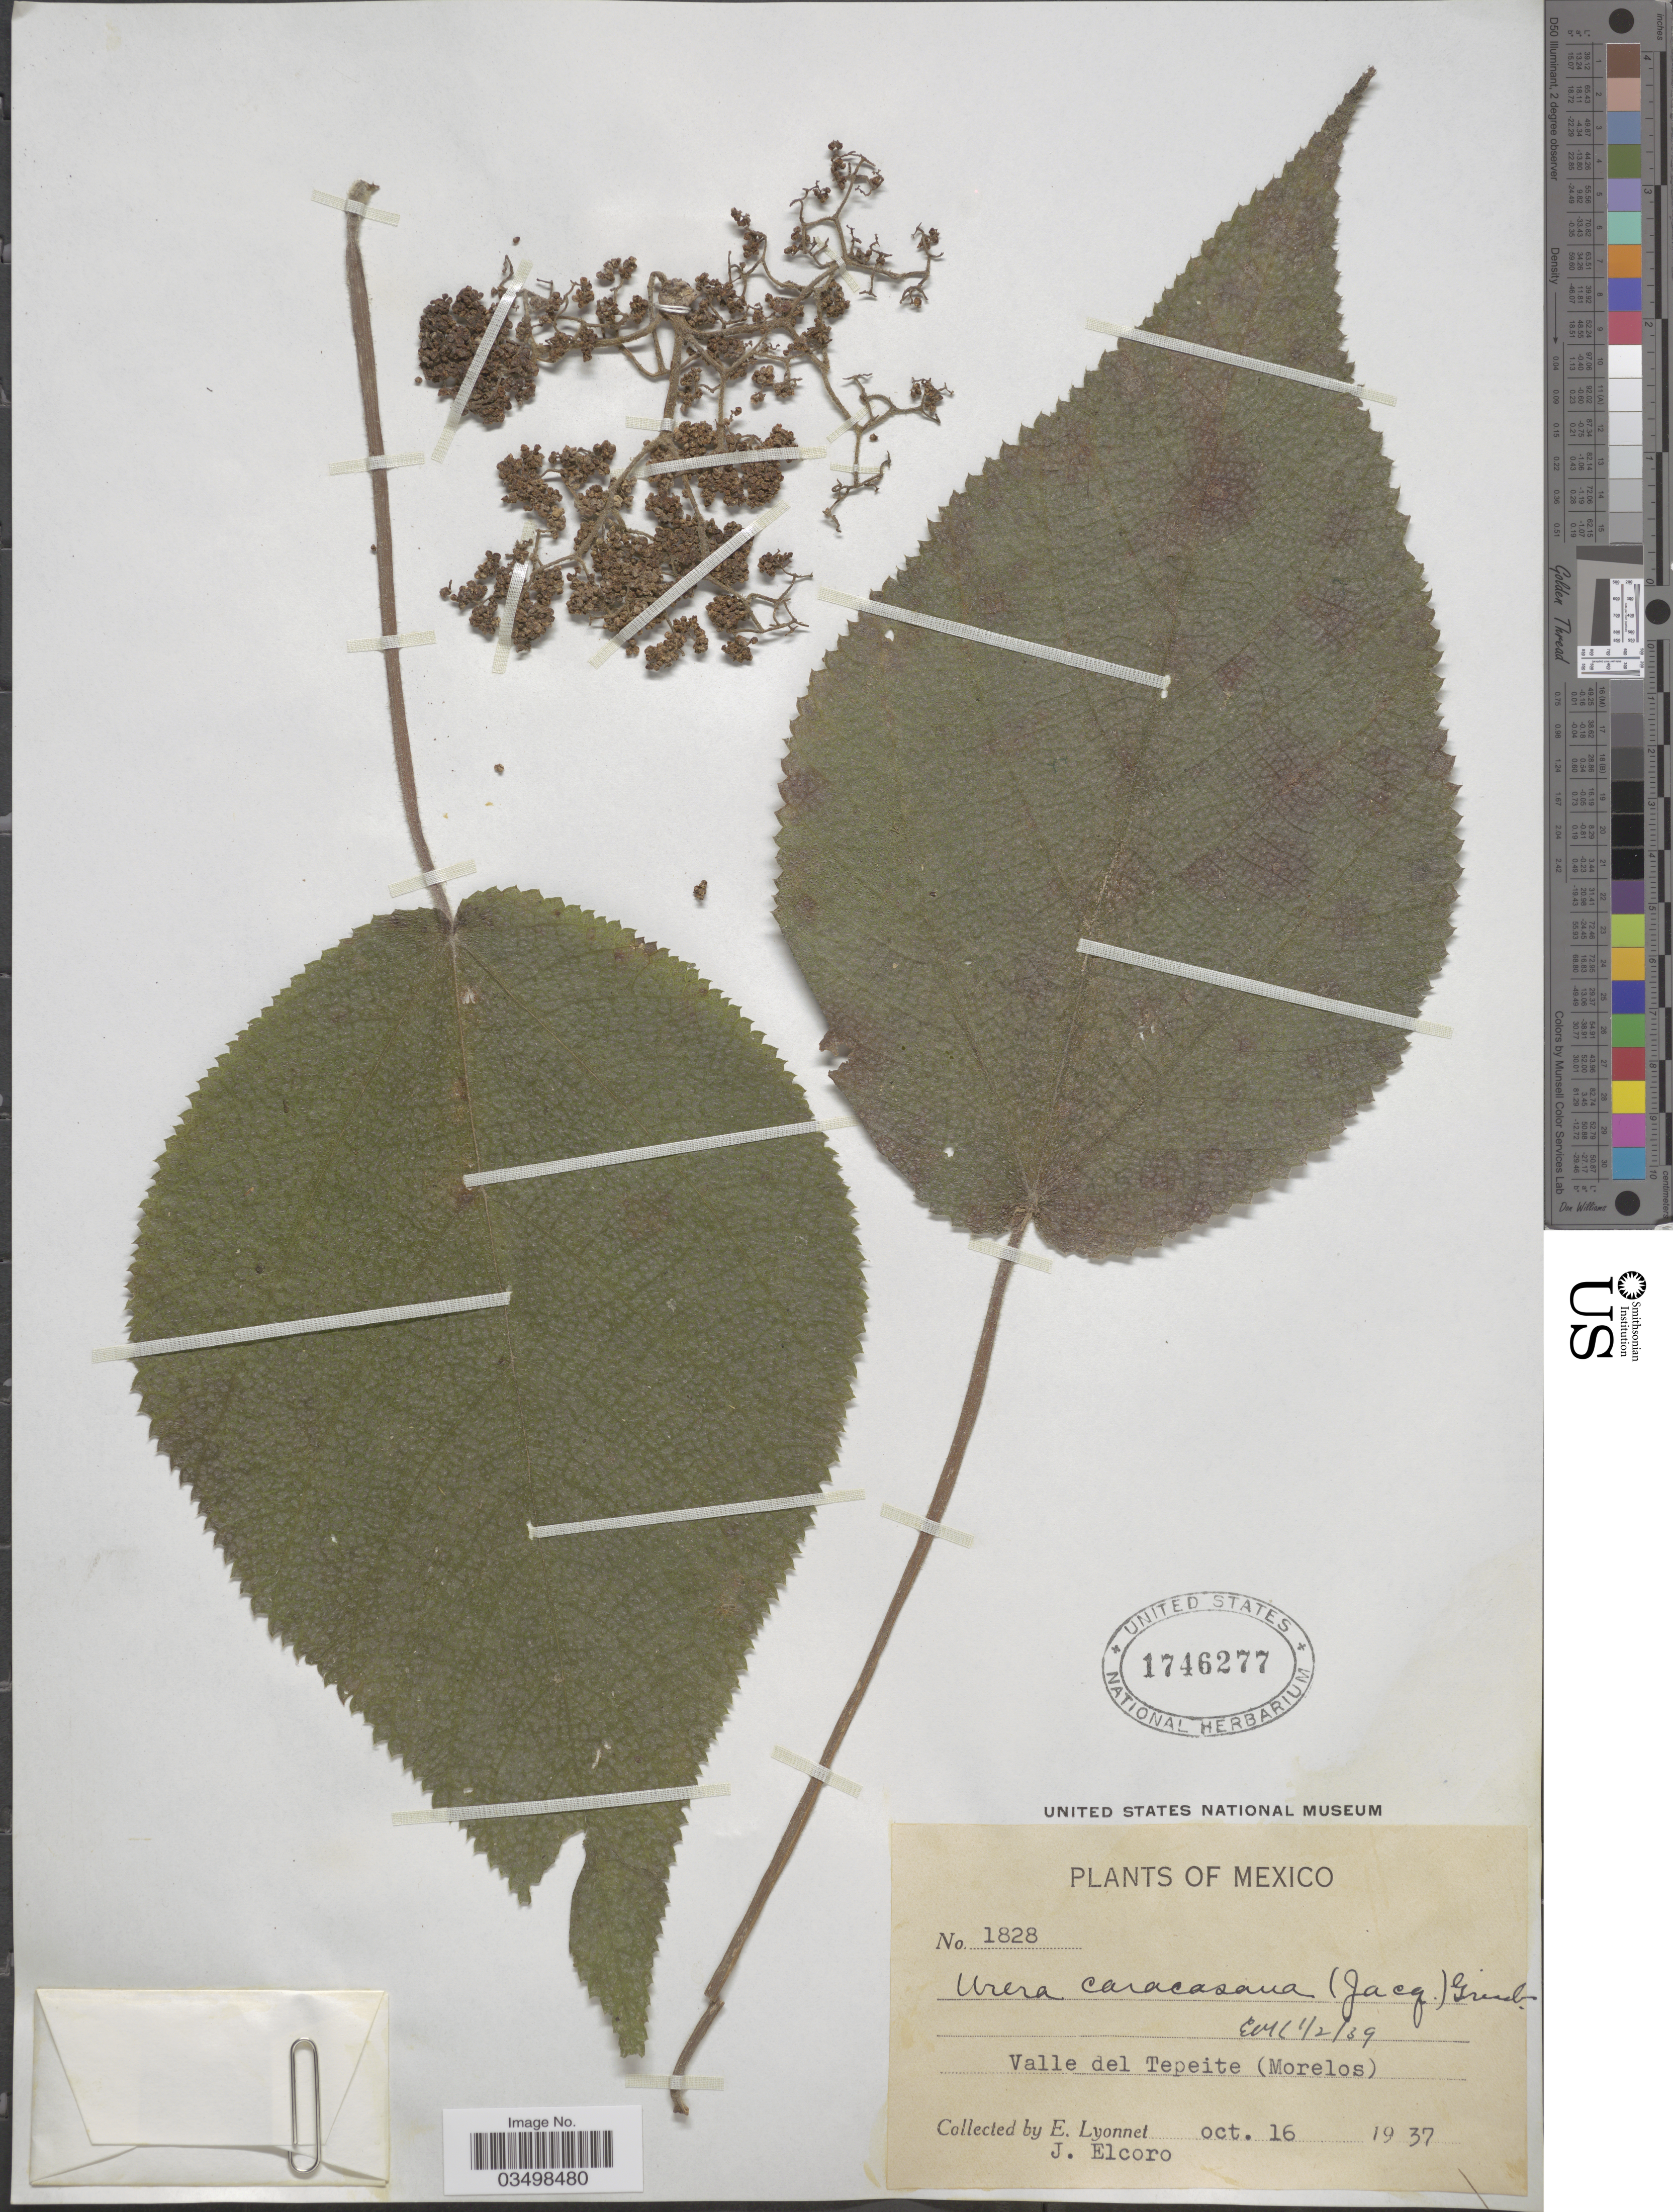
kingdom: Plantae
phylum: Tracheophyta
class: Magnoliopsida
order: Rosales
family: Urticaceae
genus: Urera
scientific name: Urera caracasana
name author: (Jacq.) Gaudich. ex Griseb.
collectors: E. Lyonnet & J. Elcoro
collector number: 1828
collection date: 1937-10-16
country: Mexico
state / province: Morelos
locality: Valle del Tepeite (Morelos).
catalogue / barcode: US 1746277